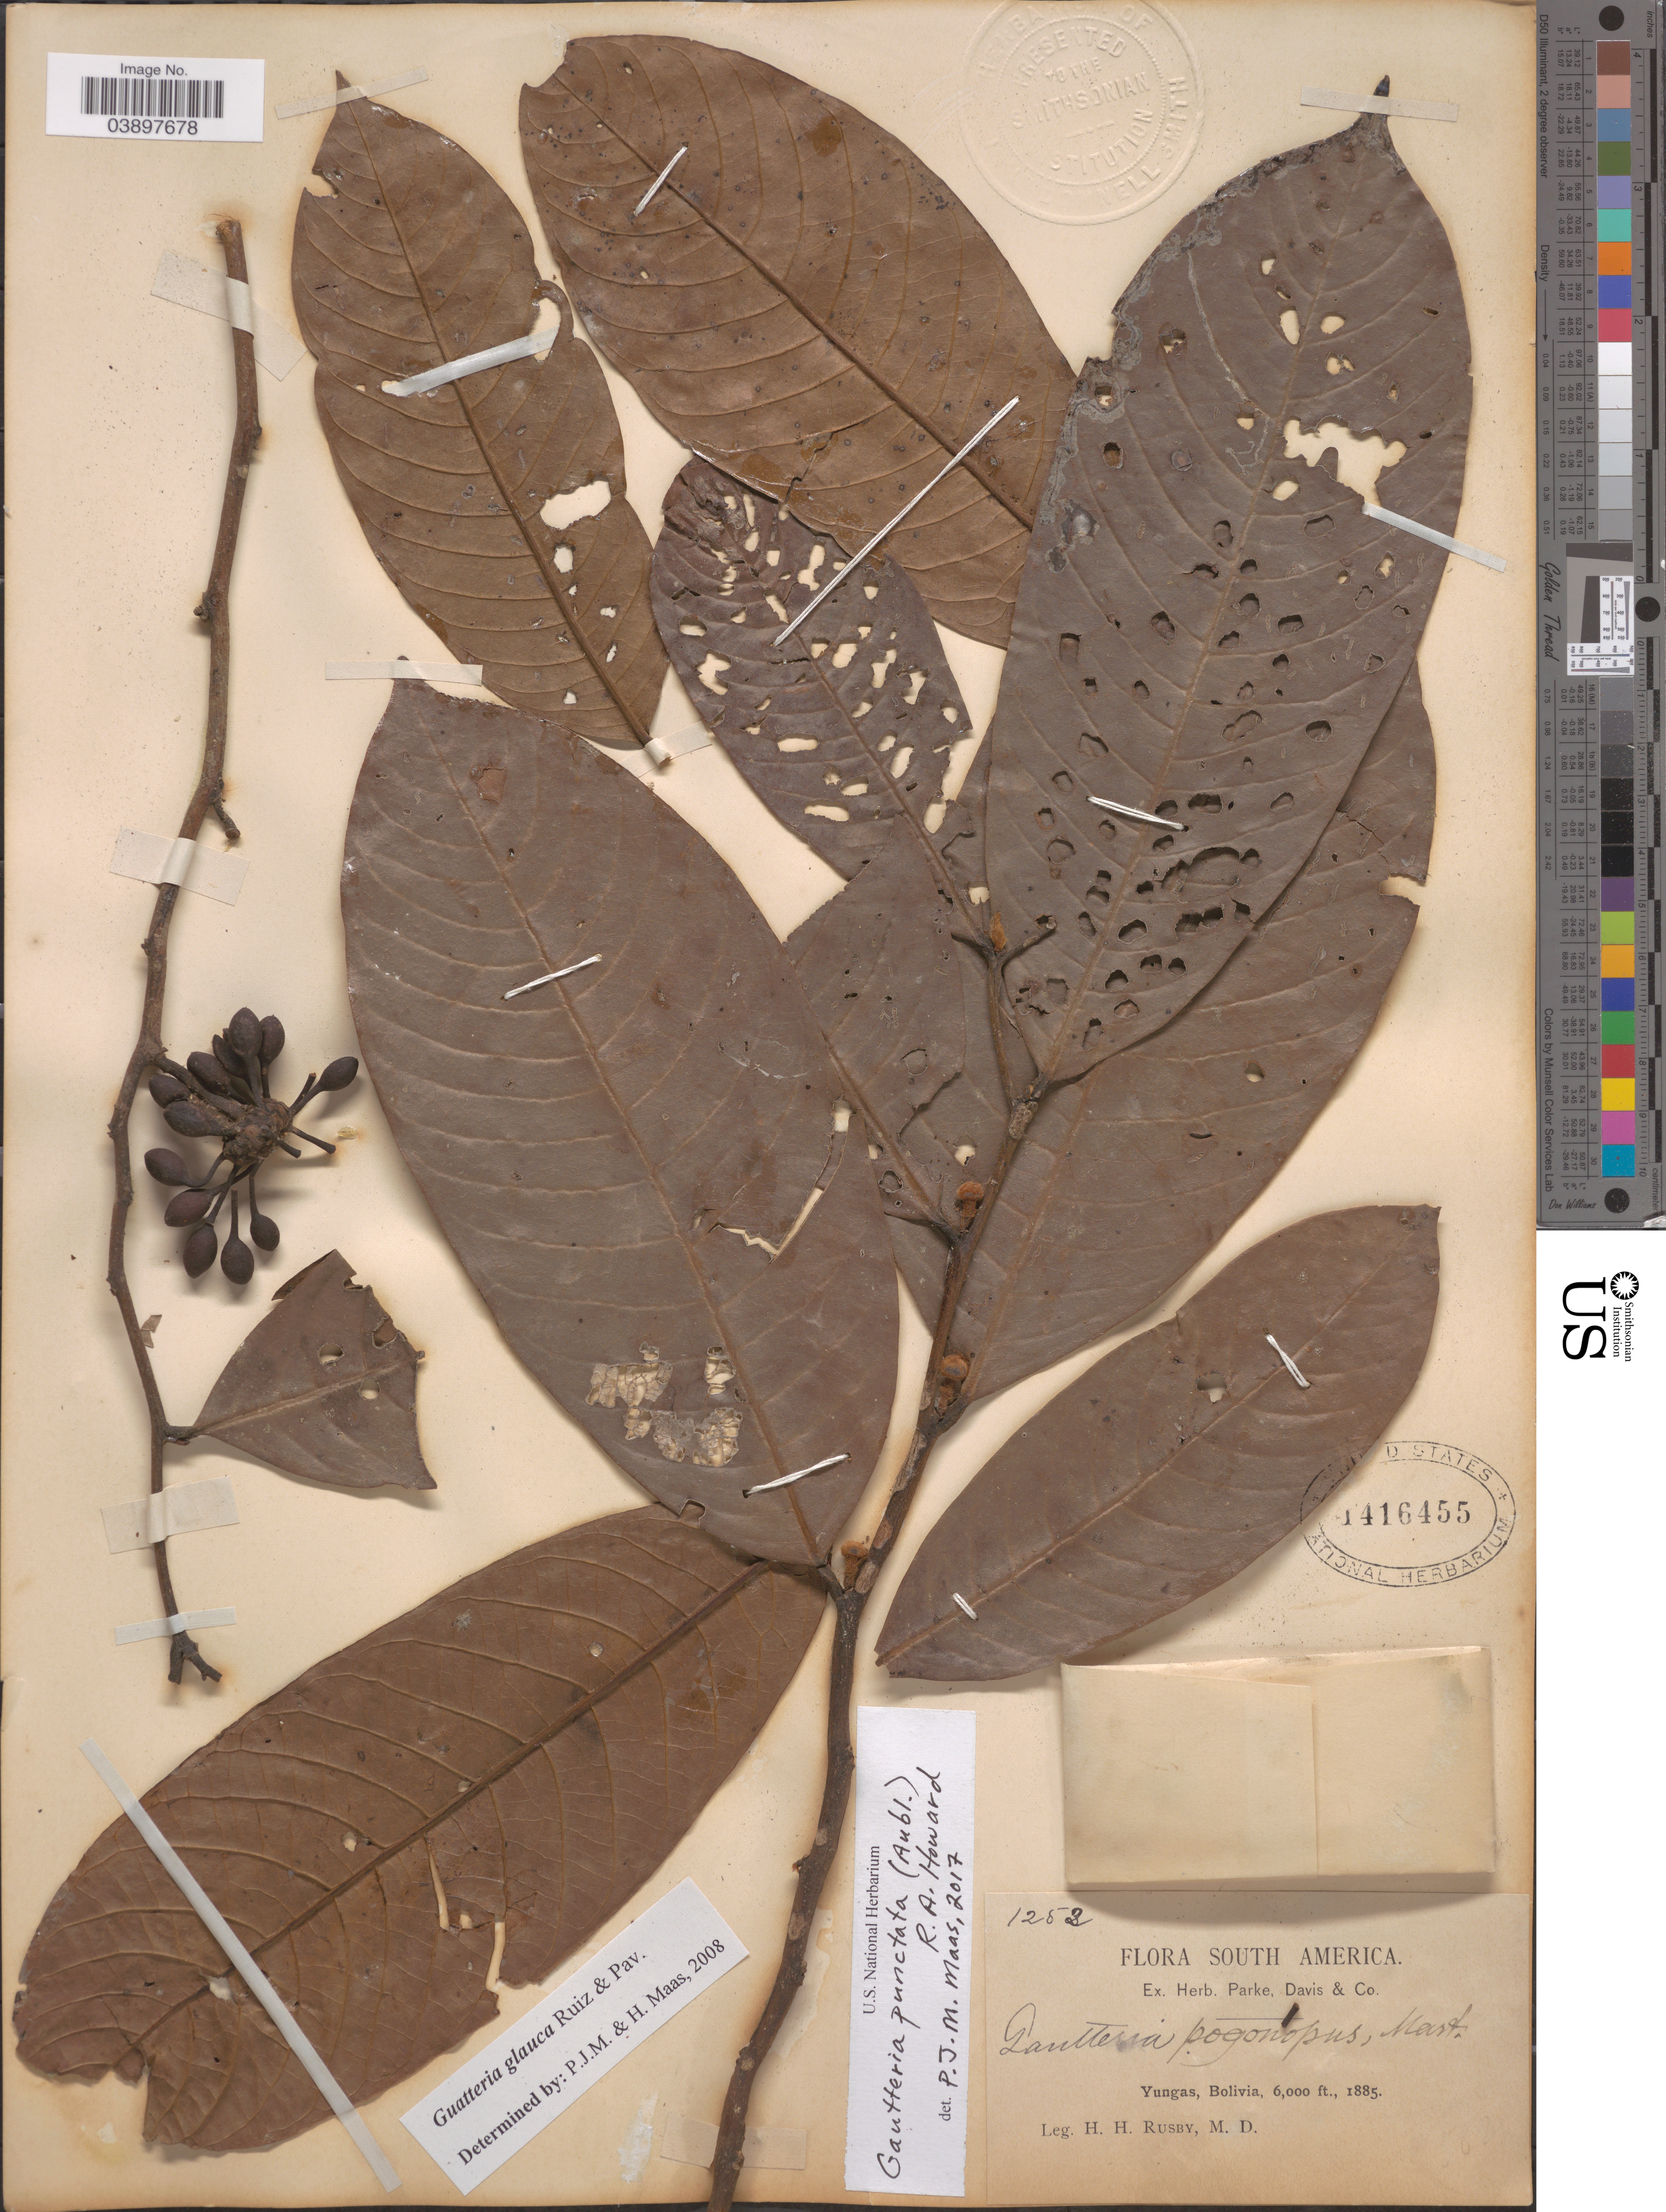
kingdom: Plantae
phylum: Tracheophyta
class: Magnoliopsida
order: Magnoliales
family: Annonaceae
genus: Guatteria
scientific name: Guatteria punctata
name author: (Aubl.) R.A. Howard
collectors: H. H. Rusby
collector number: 1252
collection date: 1885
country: Bolivia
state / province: La Paz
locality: Yungas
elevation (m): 1829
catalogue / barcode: US 1416455